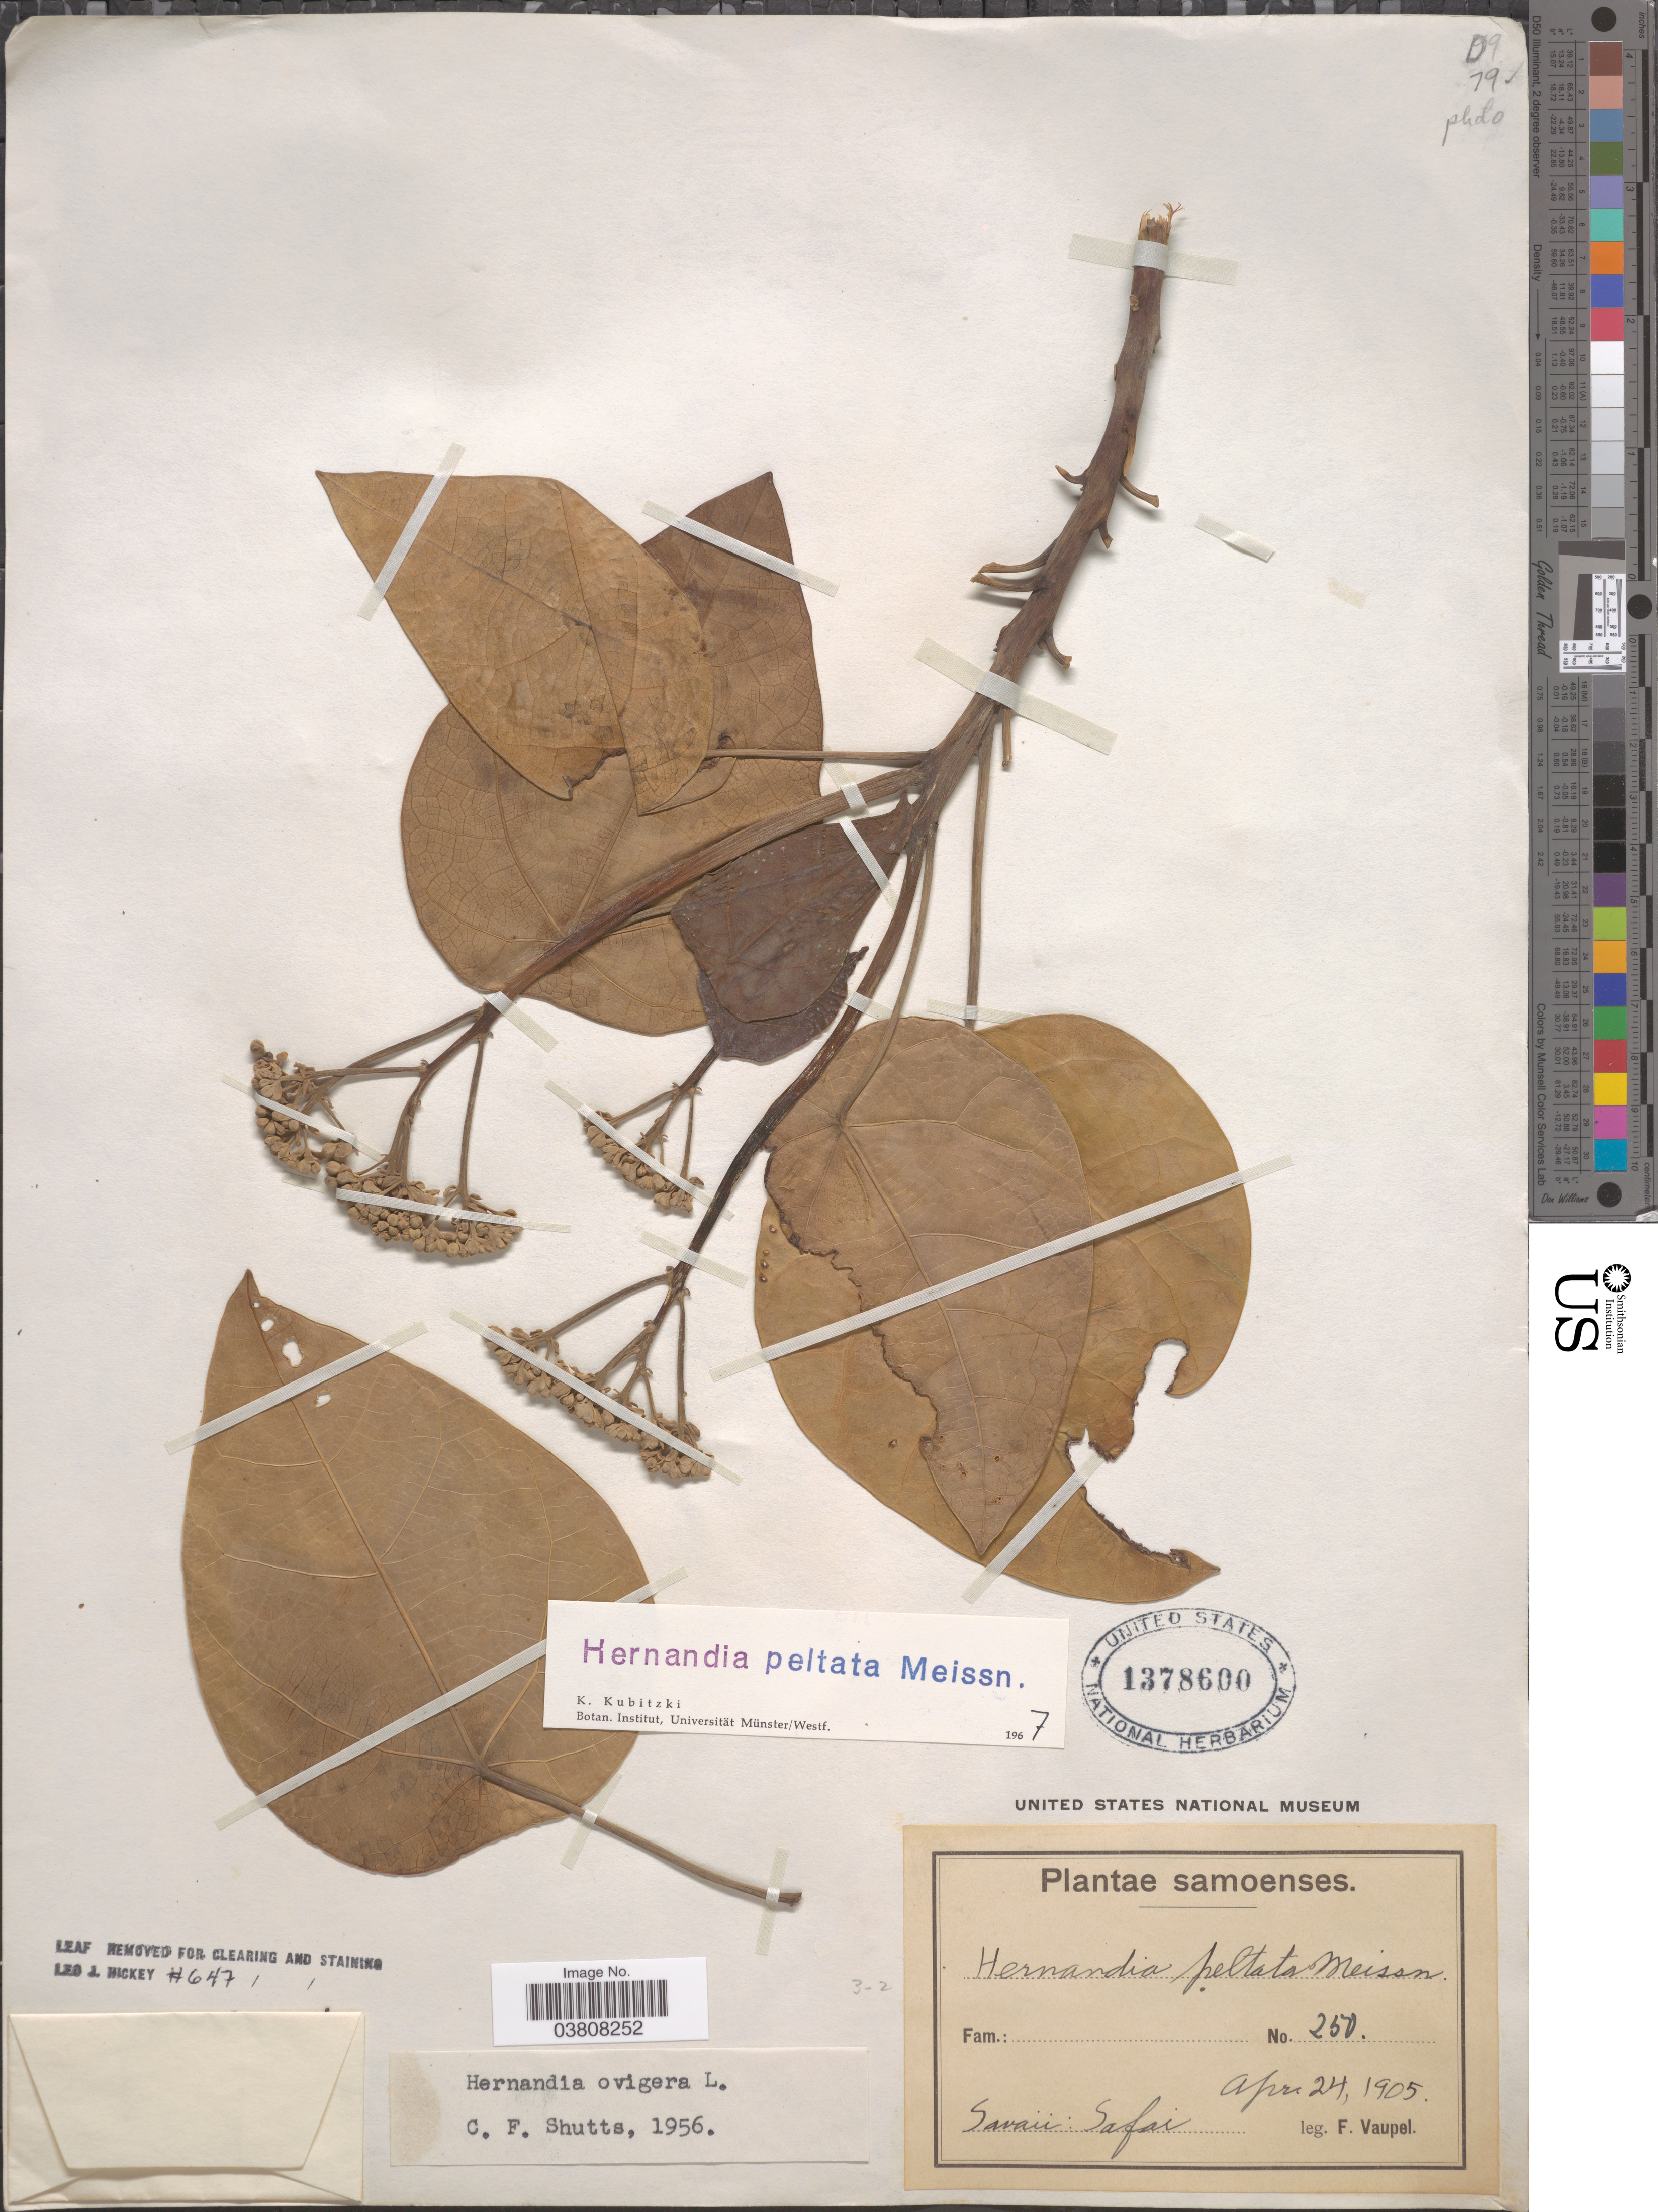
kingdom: Plantae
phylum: Tracheophyta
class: Magnoliopsida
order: Laurales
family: Hernandiaceae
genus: Hernandia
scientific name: Hernandia nymphaeifolia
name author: (C. Presl) Kubitzki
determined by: Strong, Mark T., (BOT), Smithsonian Institution - National Museum of Natural History (UNITED STATES)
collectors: F. Vaupel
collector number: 250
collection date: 1905-04-24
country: Samoa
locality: Samoenses. Savaii: Safai.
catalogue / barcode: US 1378600